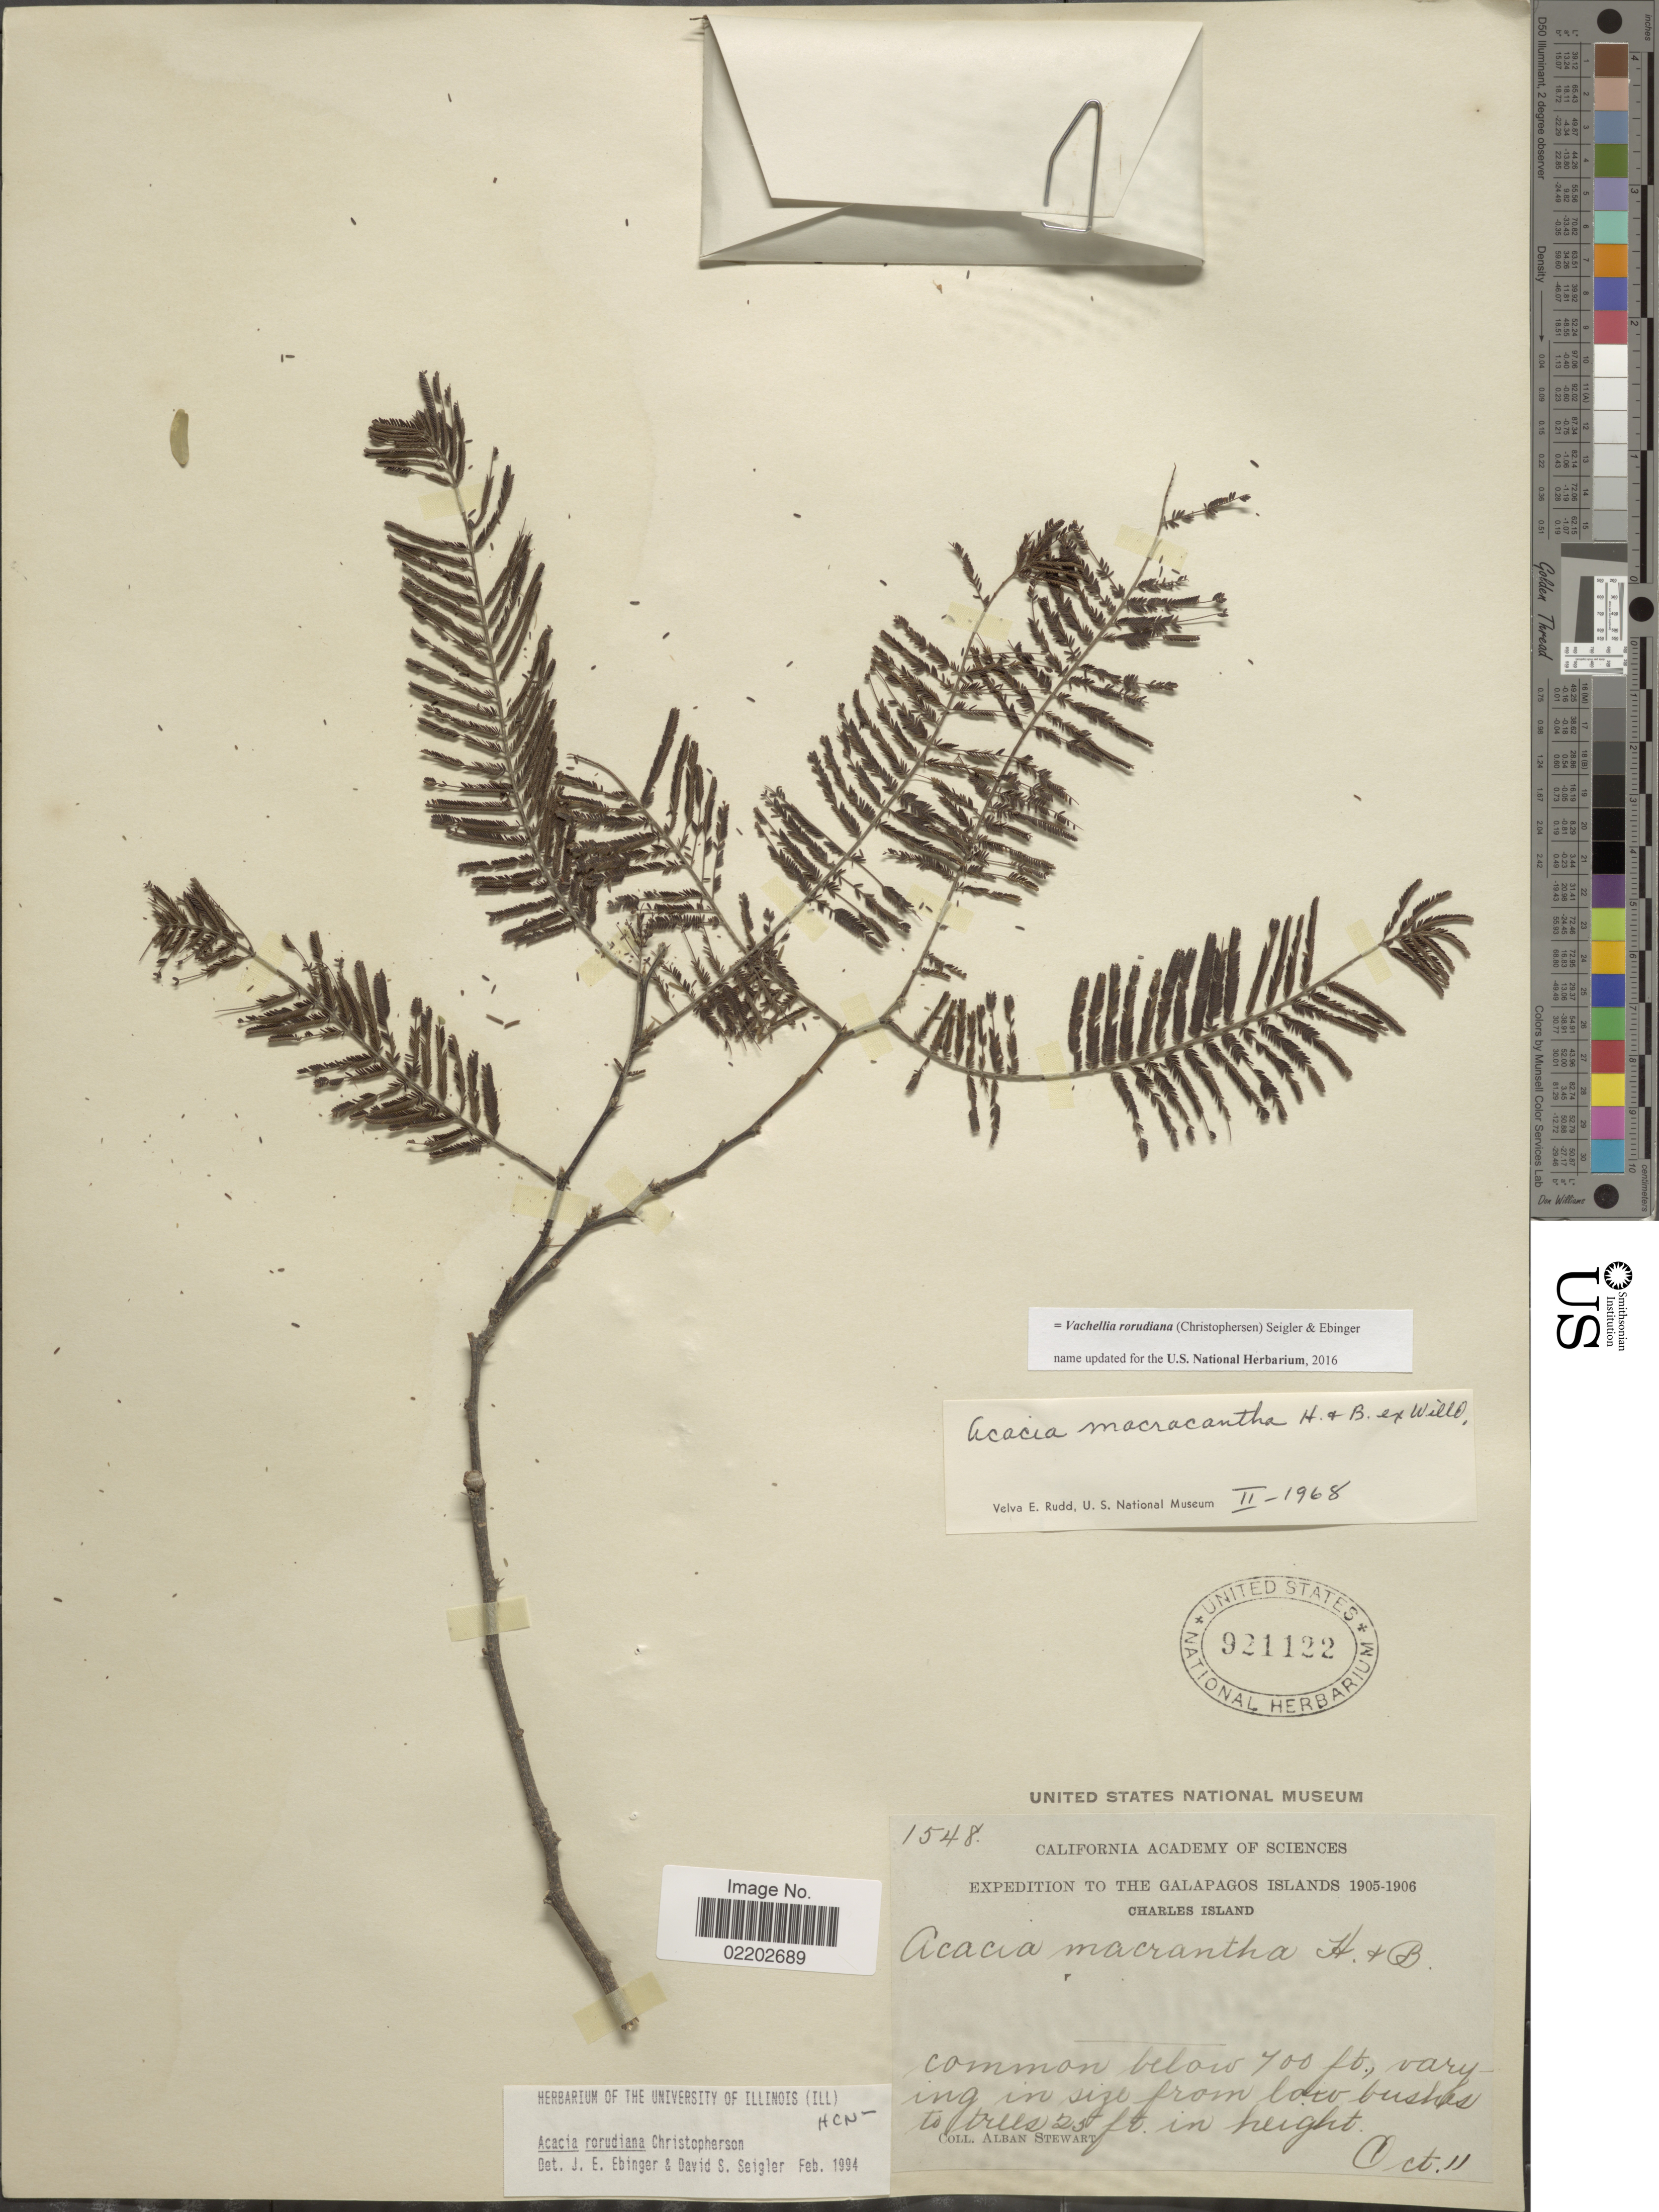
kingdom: Plantae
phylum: Tracheophyta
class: Magnoliopsida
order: Fabales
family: Fabaceae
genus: Vachellia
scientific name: Vachellia rorudiana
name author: (Christoph.) Seigler & Ebinger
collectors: A. Stewart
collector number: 1548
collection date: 1905-10-11/1906-10-11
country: Ecuador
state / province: Colón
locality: Galapagos Islands, Charles island,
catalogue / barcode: US 921122